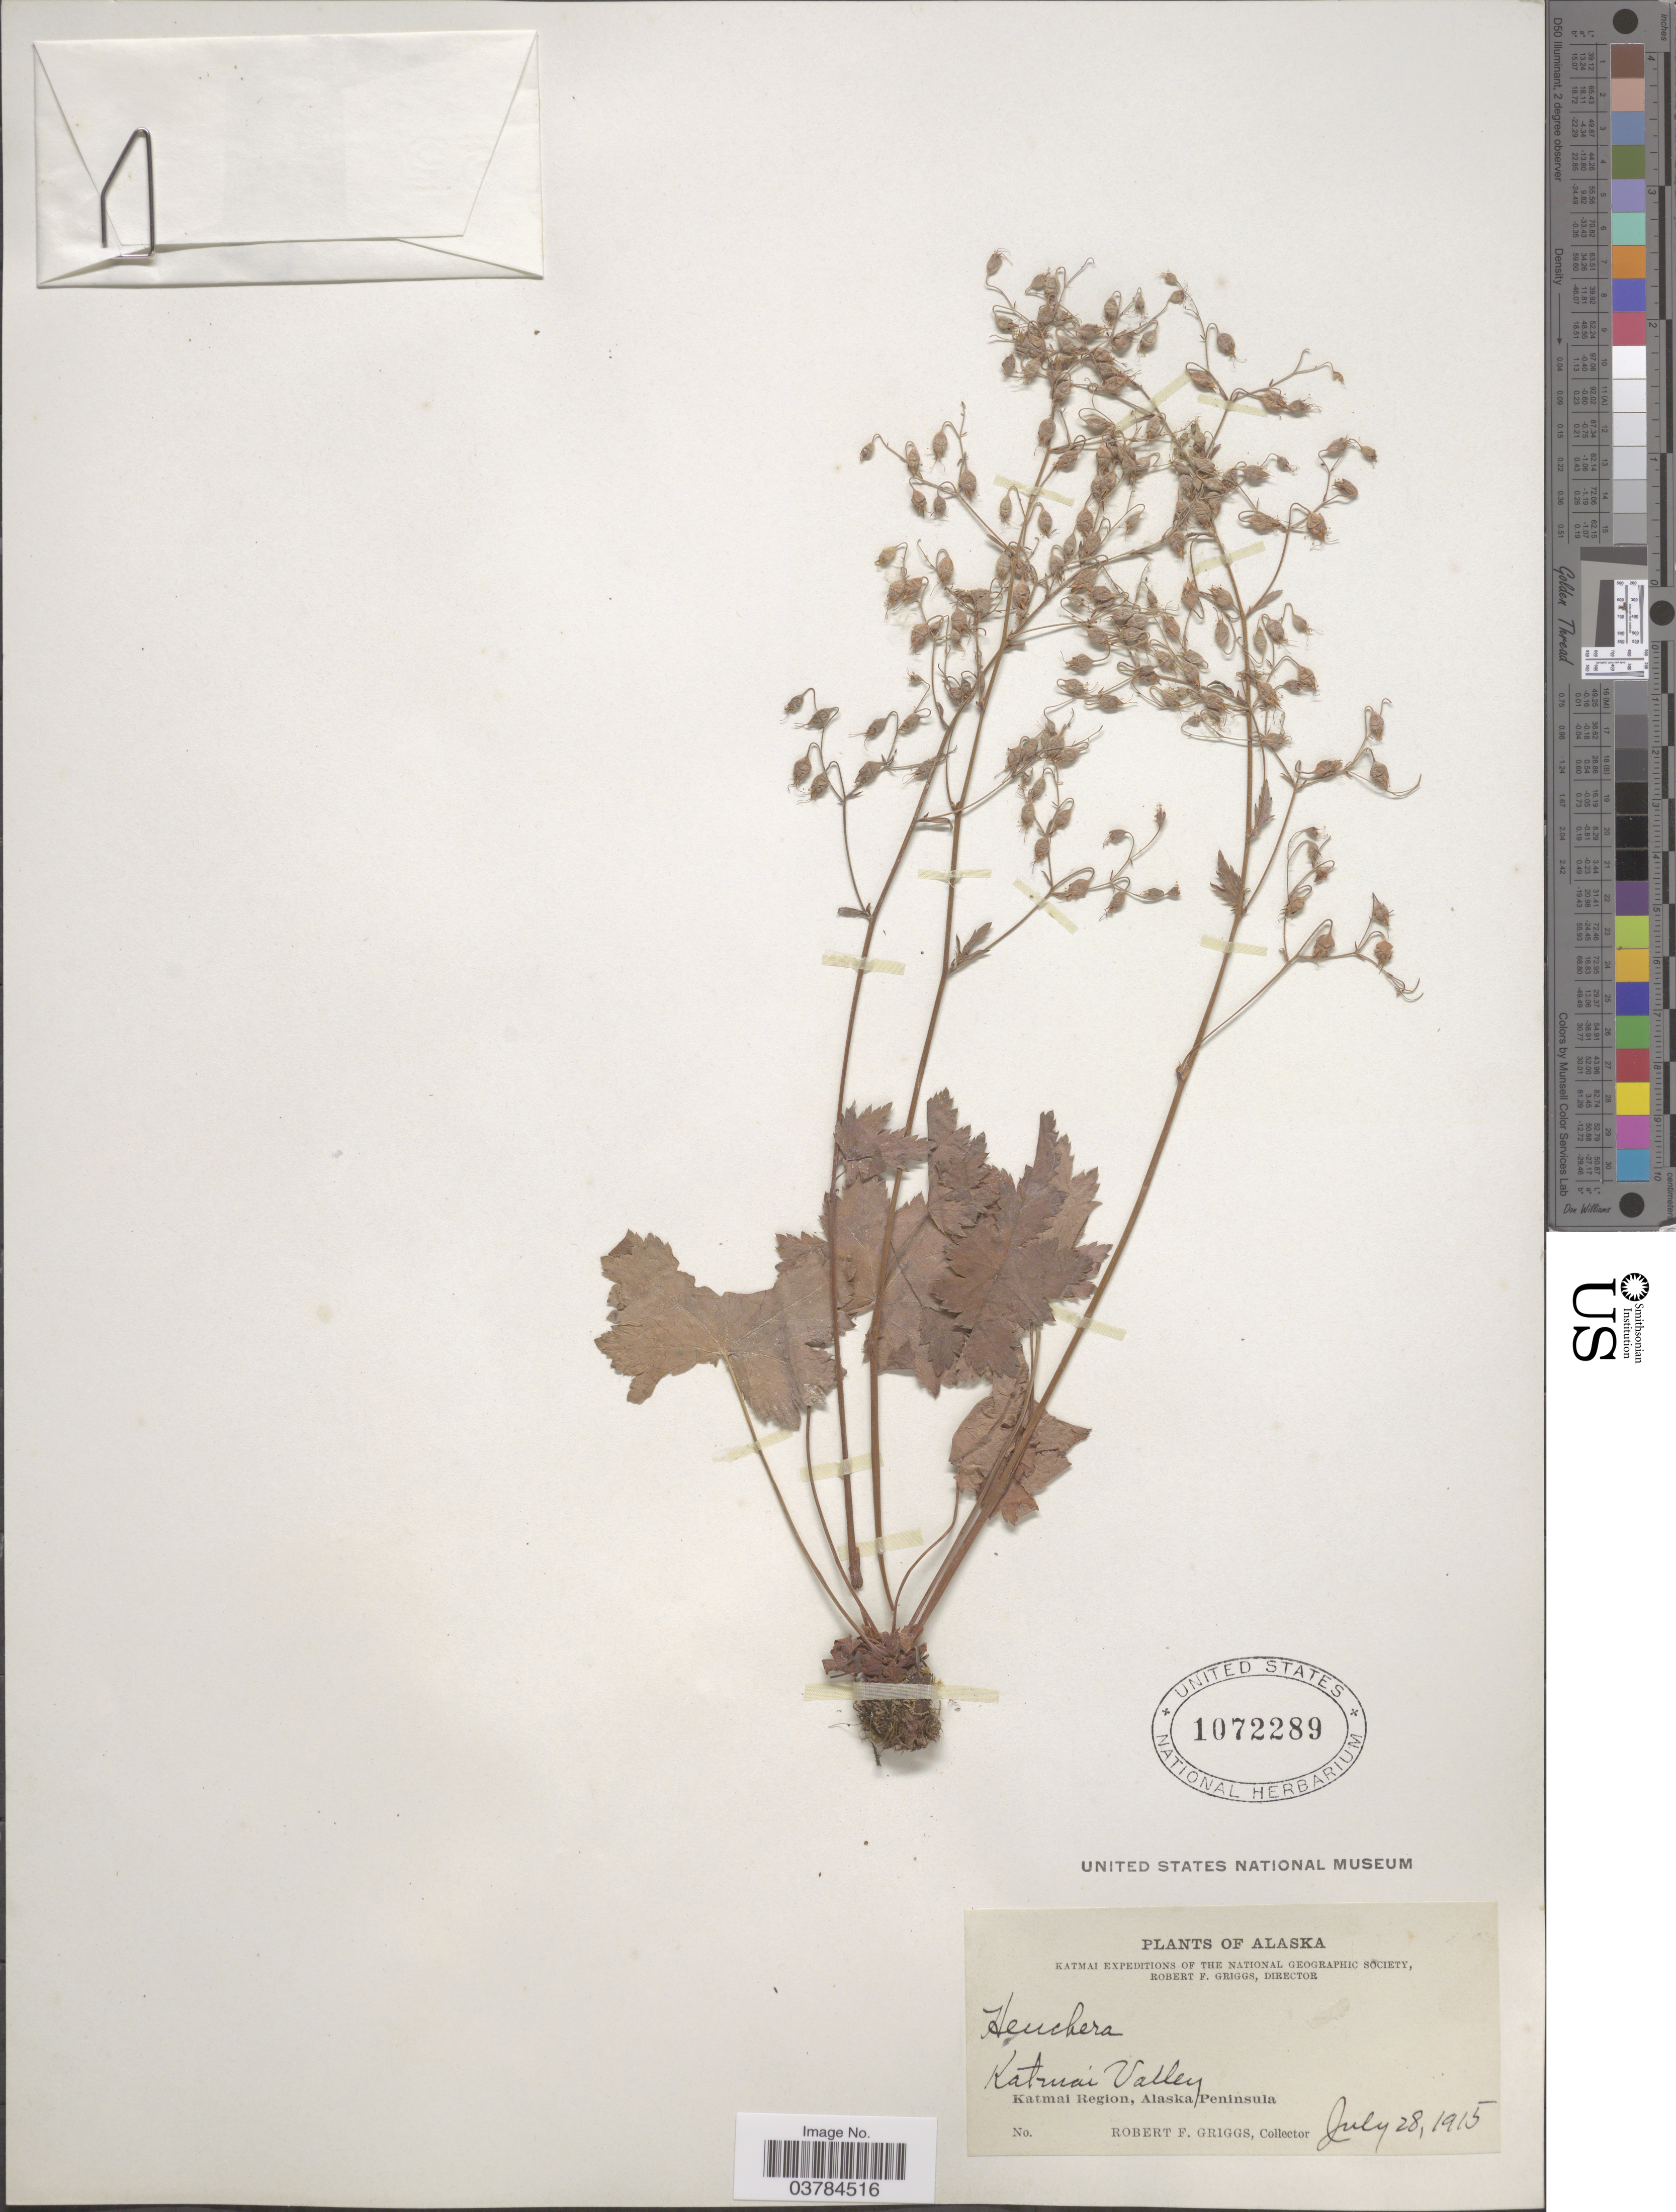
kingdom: Plantae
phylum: Tracheophyta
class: Magnoliopsida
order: Saxifragales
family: Saxifragaceae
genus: Heuchera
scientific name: Heuchera glabra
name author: Willd. ex Roem. & Schult.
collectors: R. F. Griggs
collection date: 1915-07-28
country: United States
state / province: Alaska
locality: Katmai Expeditions of the National Geographic Society. Katmai Valley. Katmai Region, Alaska Peninsula.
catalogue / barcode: US 1072289